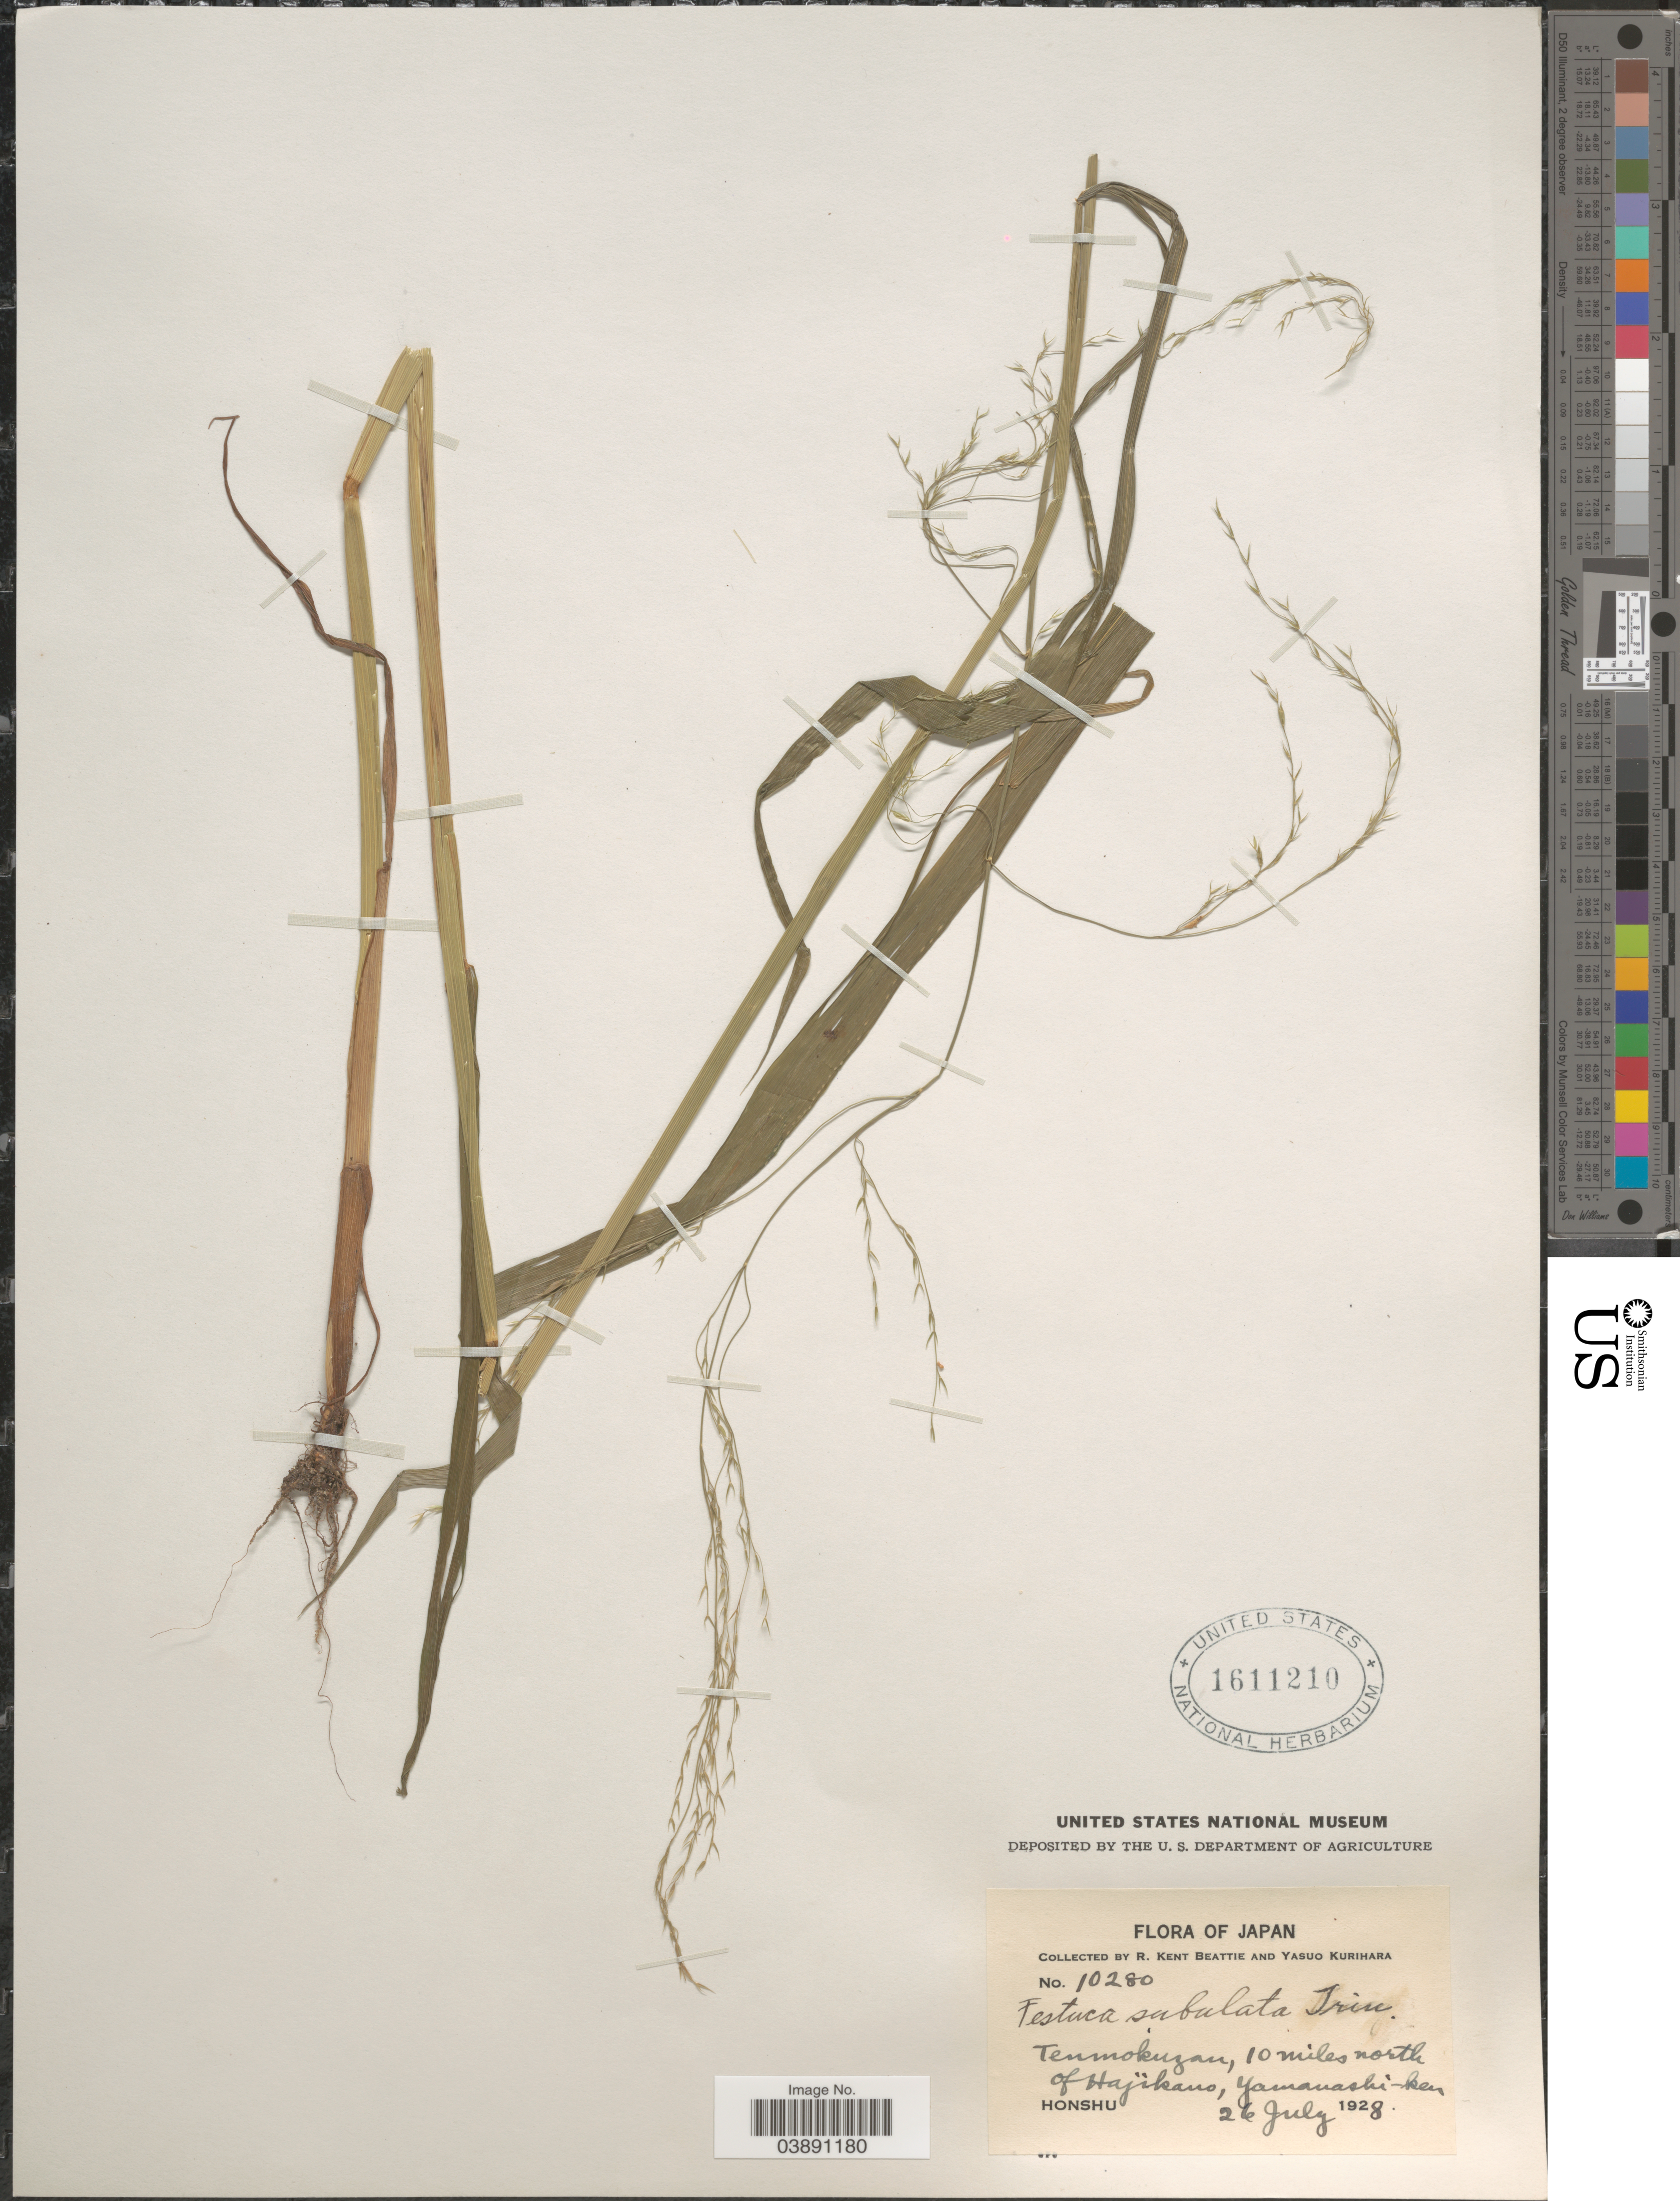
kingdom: Plantae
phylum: Tracheophyta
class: Liliopsida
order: Poales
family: Poaceae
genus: Festuca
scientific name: Festuca subulata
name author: Trin.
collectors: R. K. Beattie & Y. Kurihara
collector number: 10280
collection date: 1928-07-26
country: Japan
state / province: Yamanasi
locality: Tenmokuzan, 10 miles north of Hajikano, Yamanashi-ken. Honshu.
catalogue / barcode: US 1611210